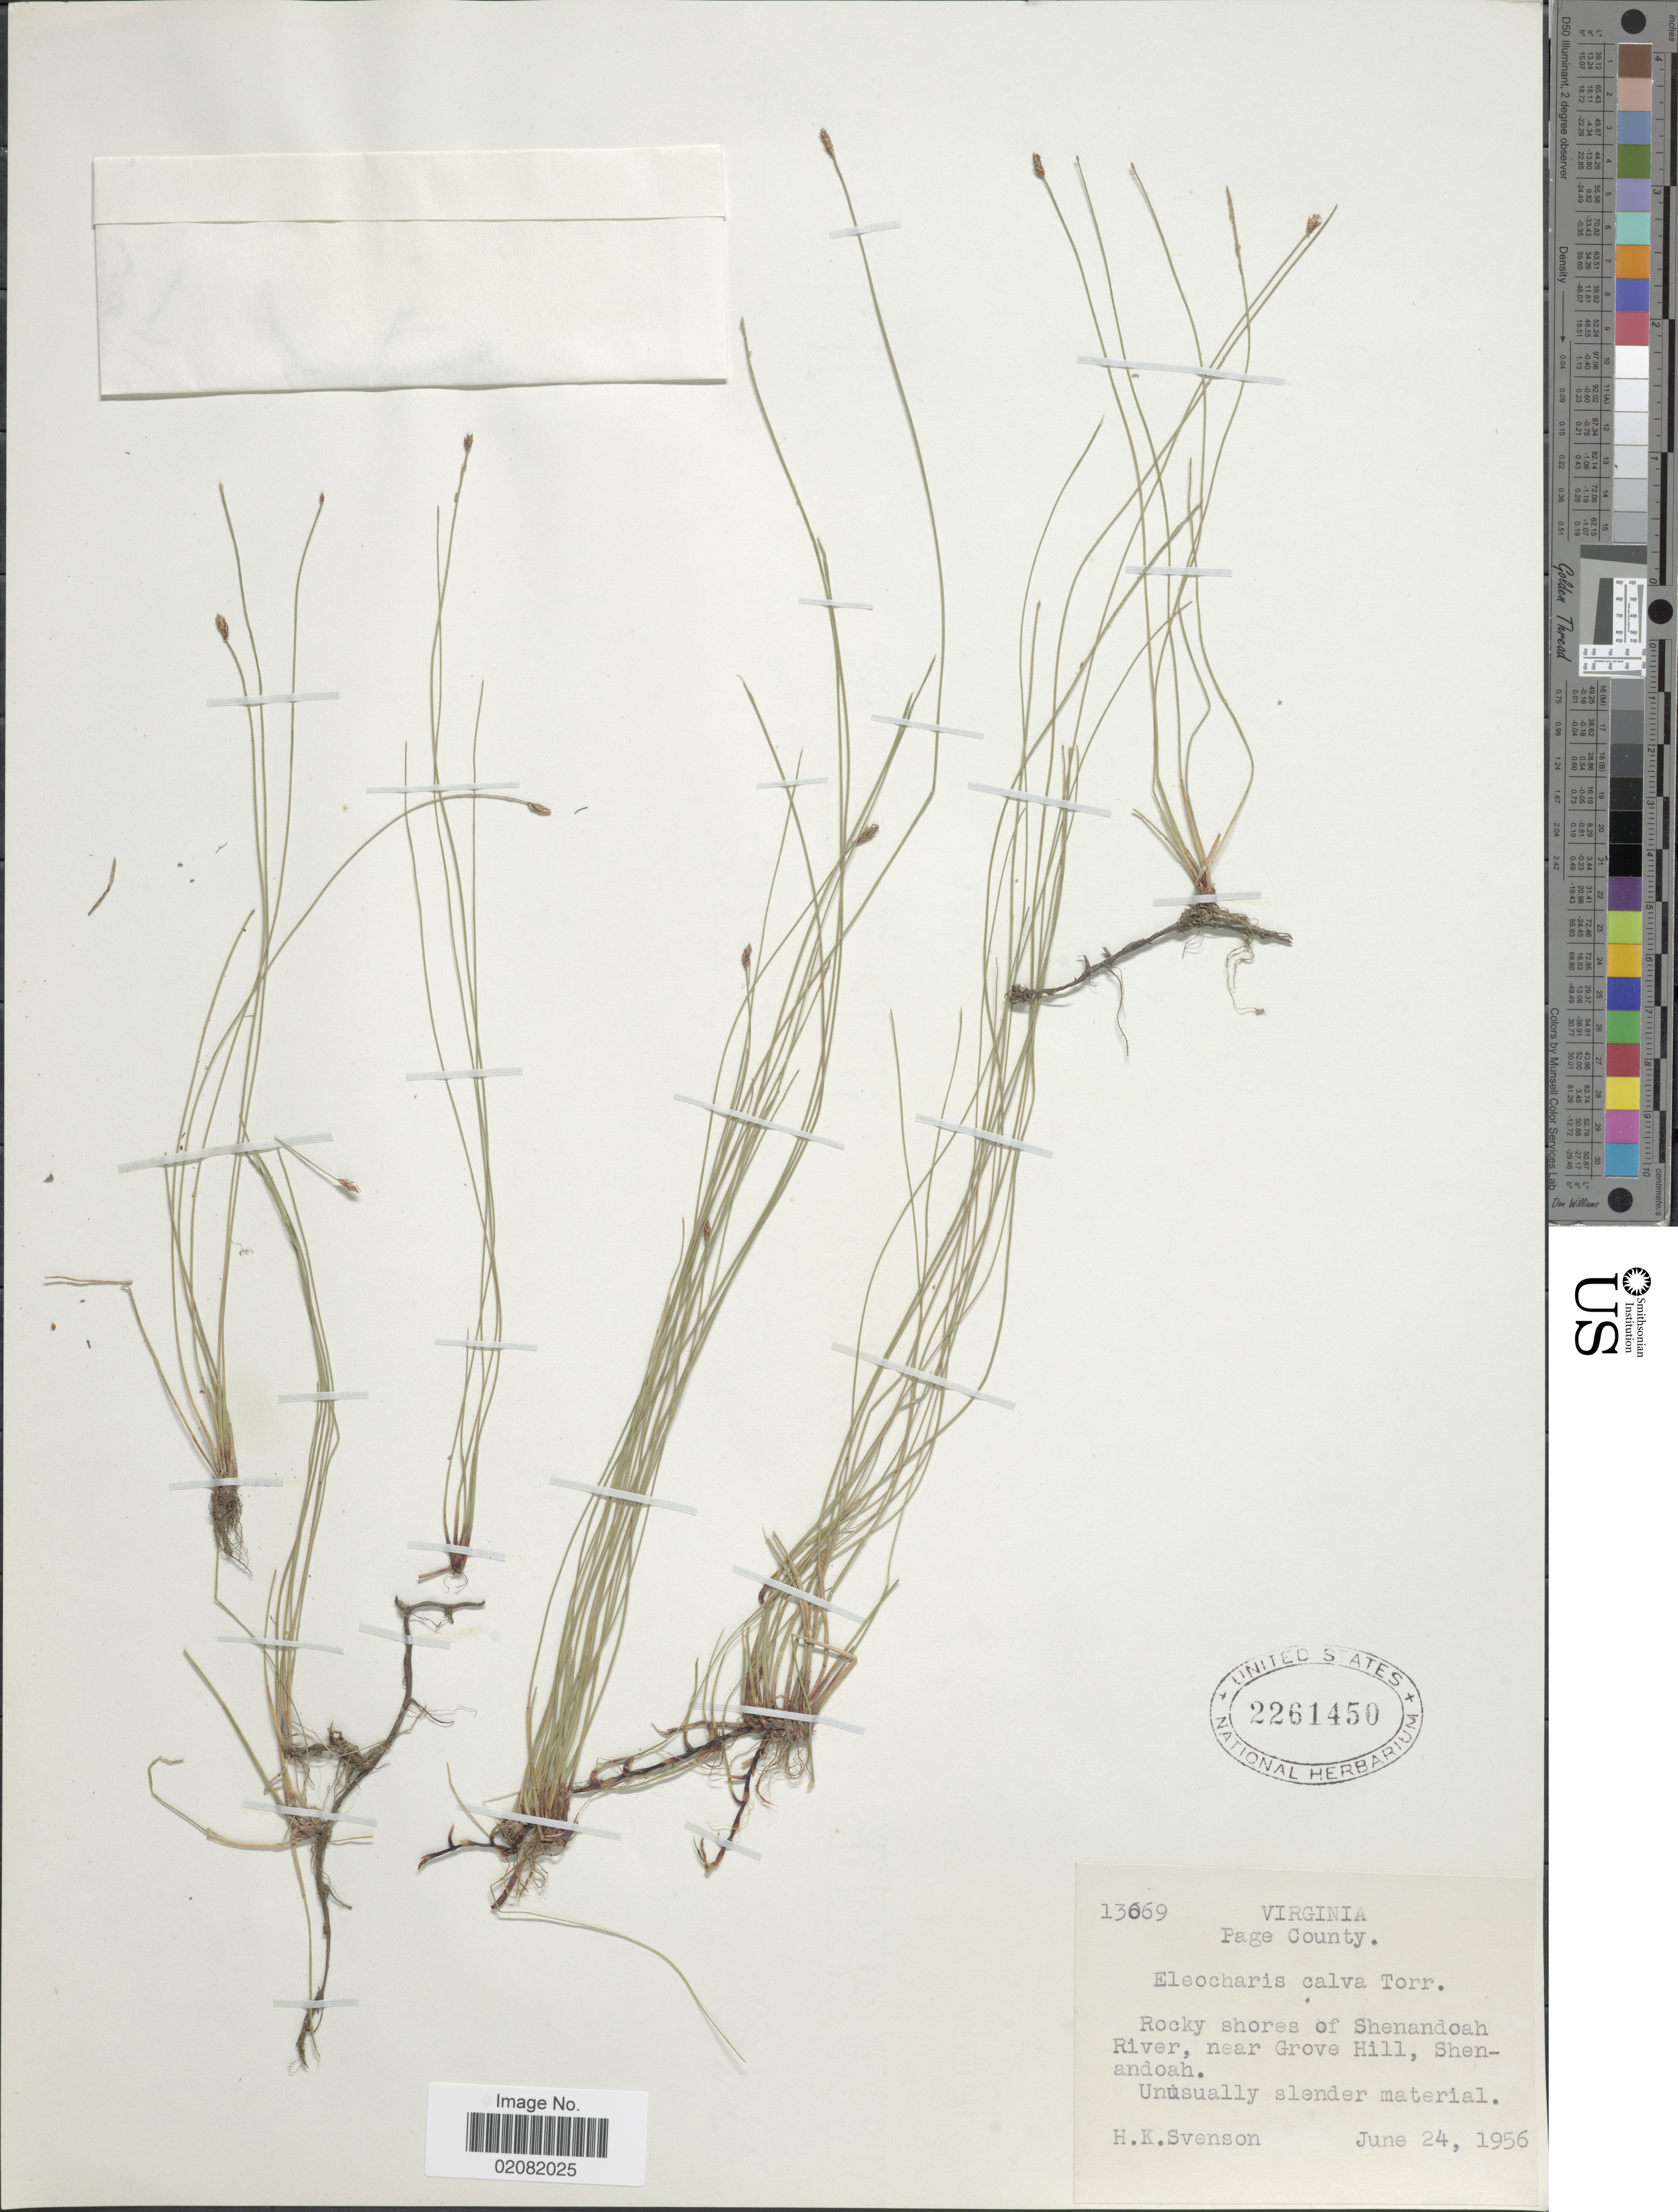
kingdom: Plantae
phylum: Tracheophyta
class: Liliopsida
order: Poales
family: Cyperaceae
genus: Eleocharis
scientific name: Eleocharis erythropoda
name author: Steud.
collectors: H. K. Svenson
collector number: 13669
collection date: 1956-06-24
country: United States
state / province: Virginia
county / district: Page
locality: Rocky shores of Shenandoah River, near Grove Hill, Shenandoah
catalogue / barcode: US 2261450